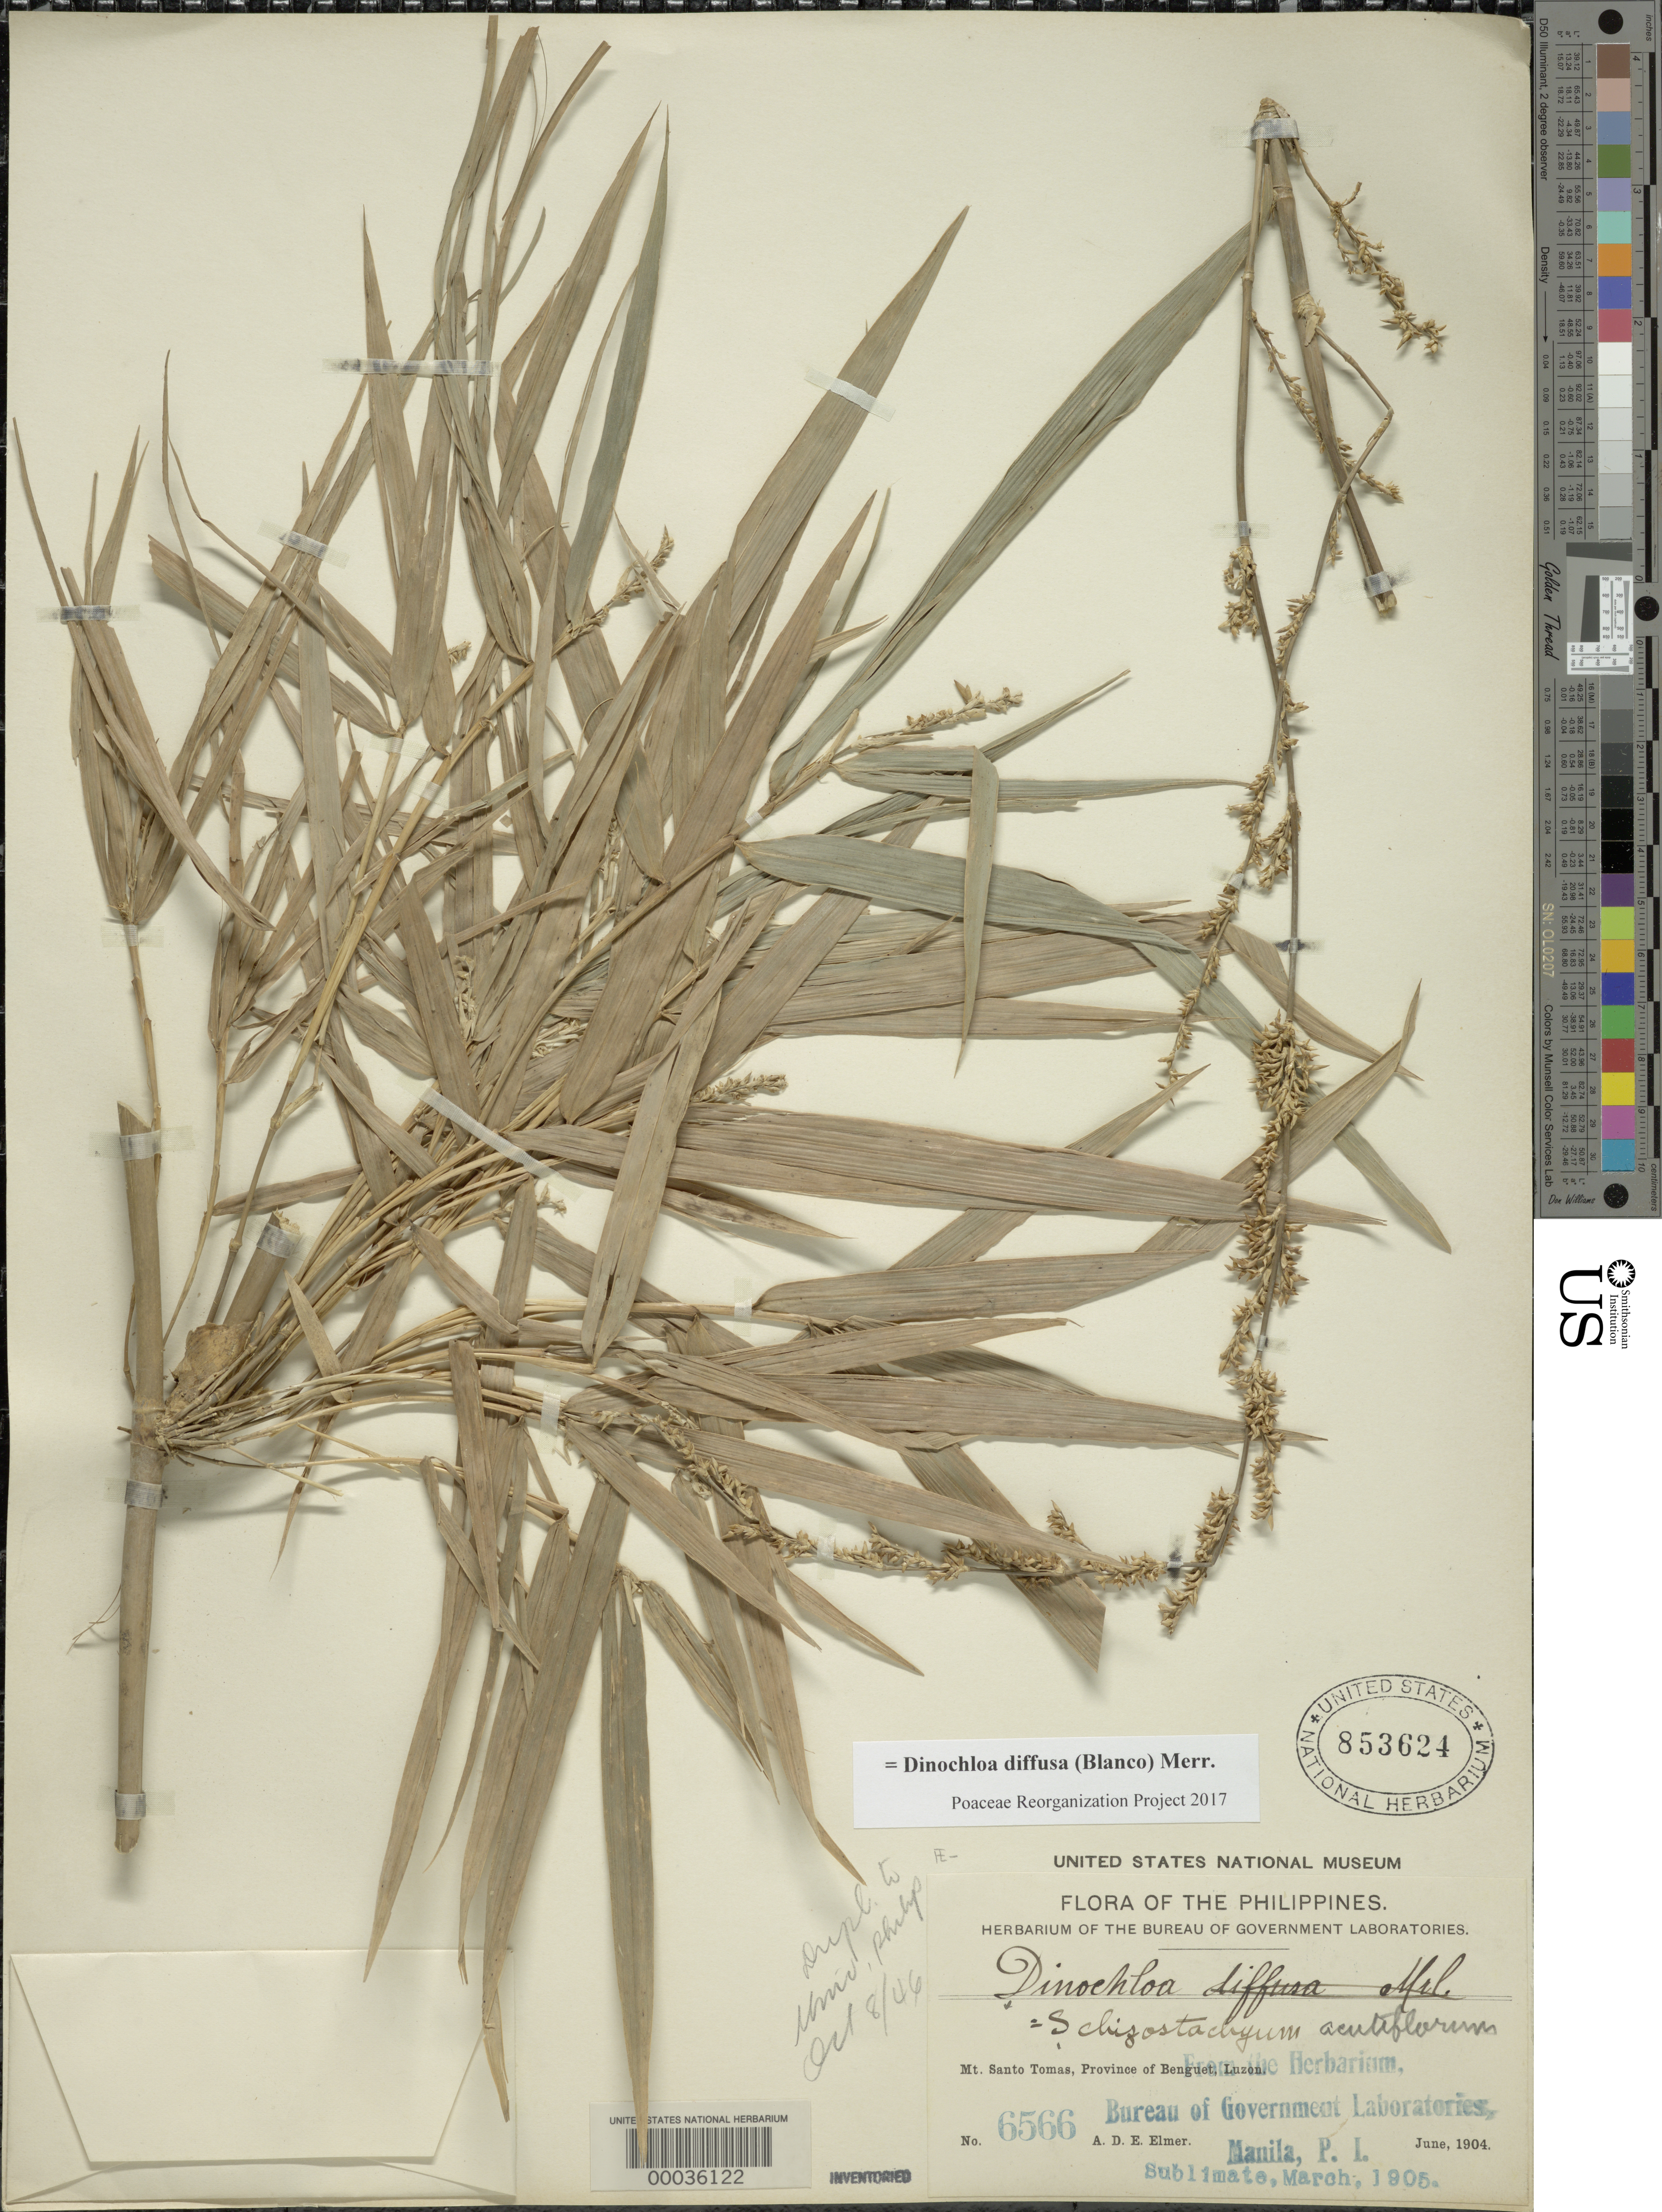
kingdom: Plantae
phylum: Tracheophyta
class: Liliopsida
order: Poales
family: Poaceae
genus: Dinochloa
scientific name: Dinochloa diffusa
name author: (Blanco) Merr.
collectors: A. D. E. Elmer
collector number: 6566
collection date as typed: Jun 1904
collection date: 1904-06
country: Philippines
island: Luzon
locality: Mt. santo tomas, benguet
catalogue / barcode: US 853624